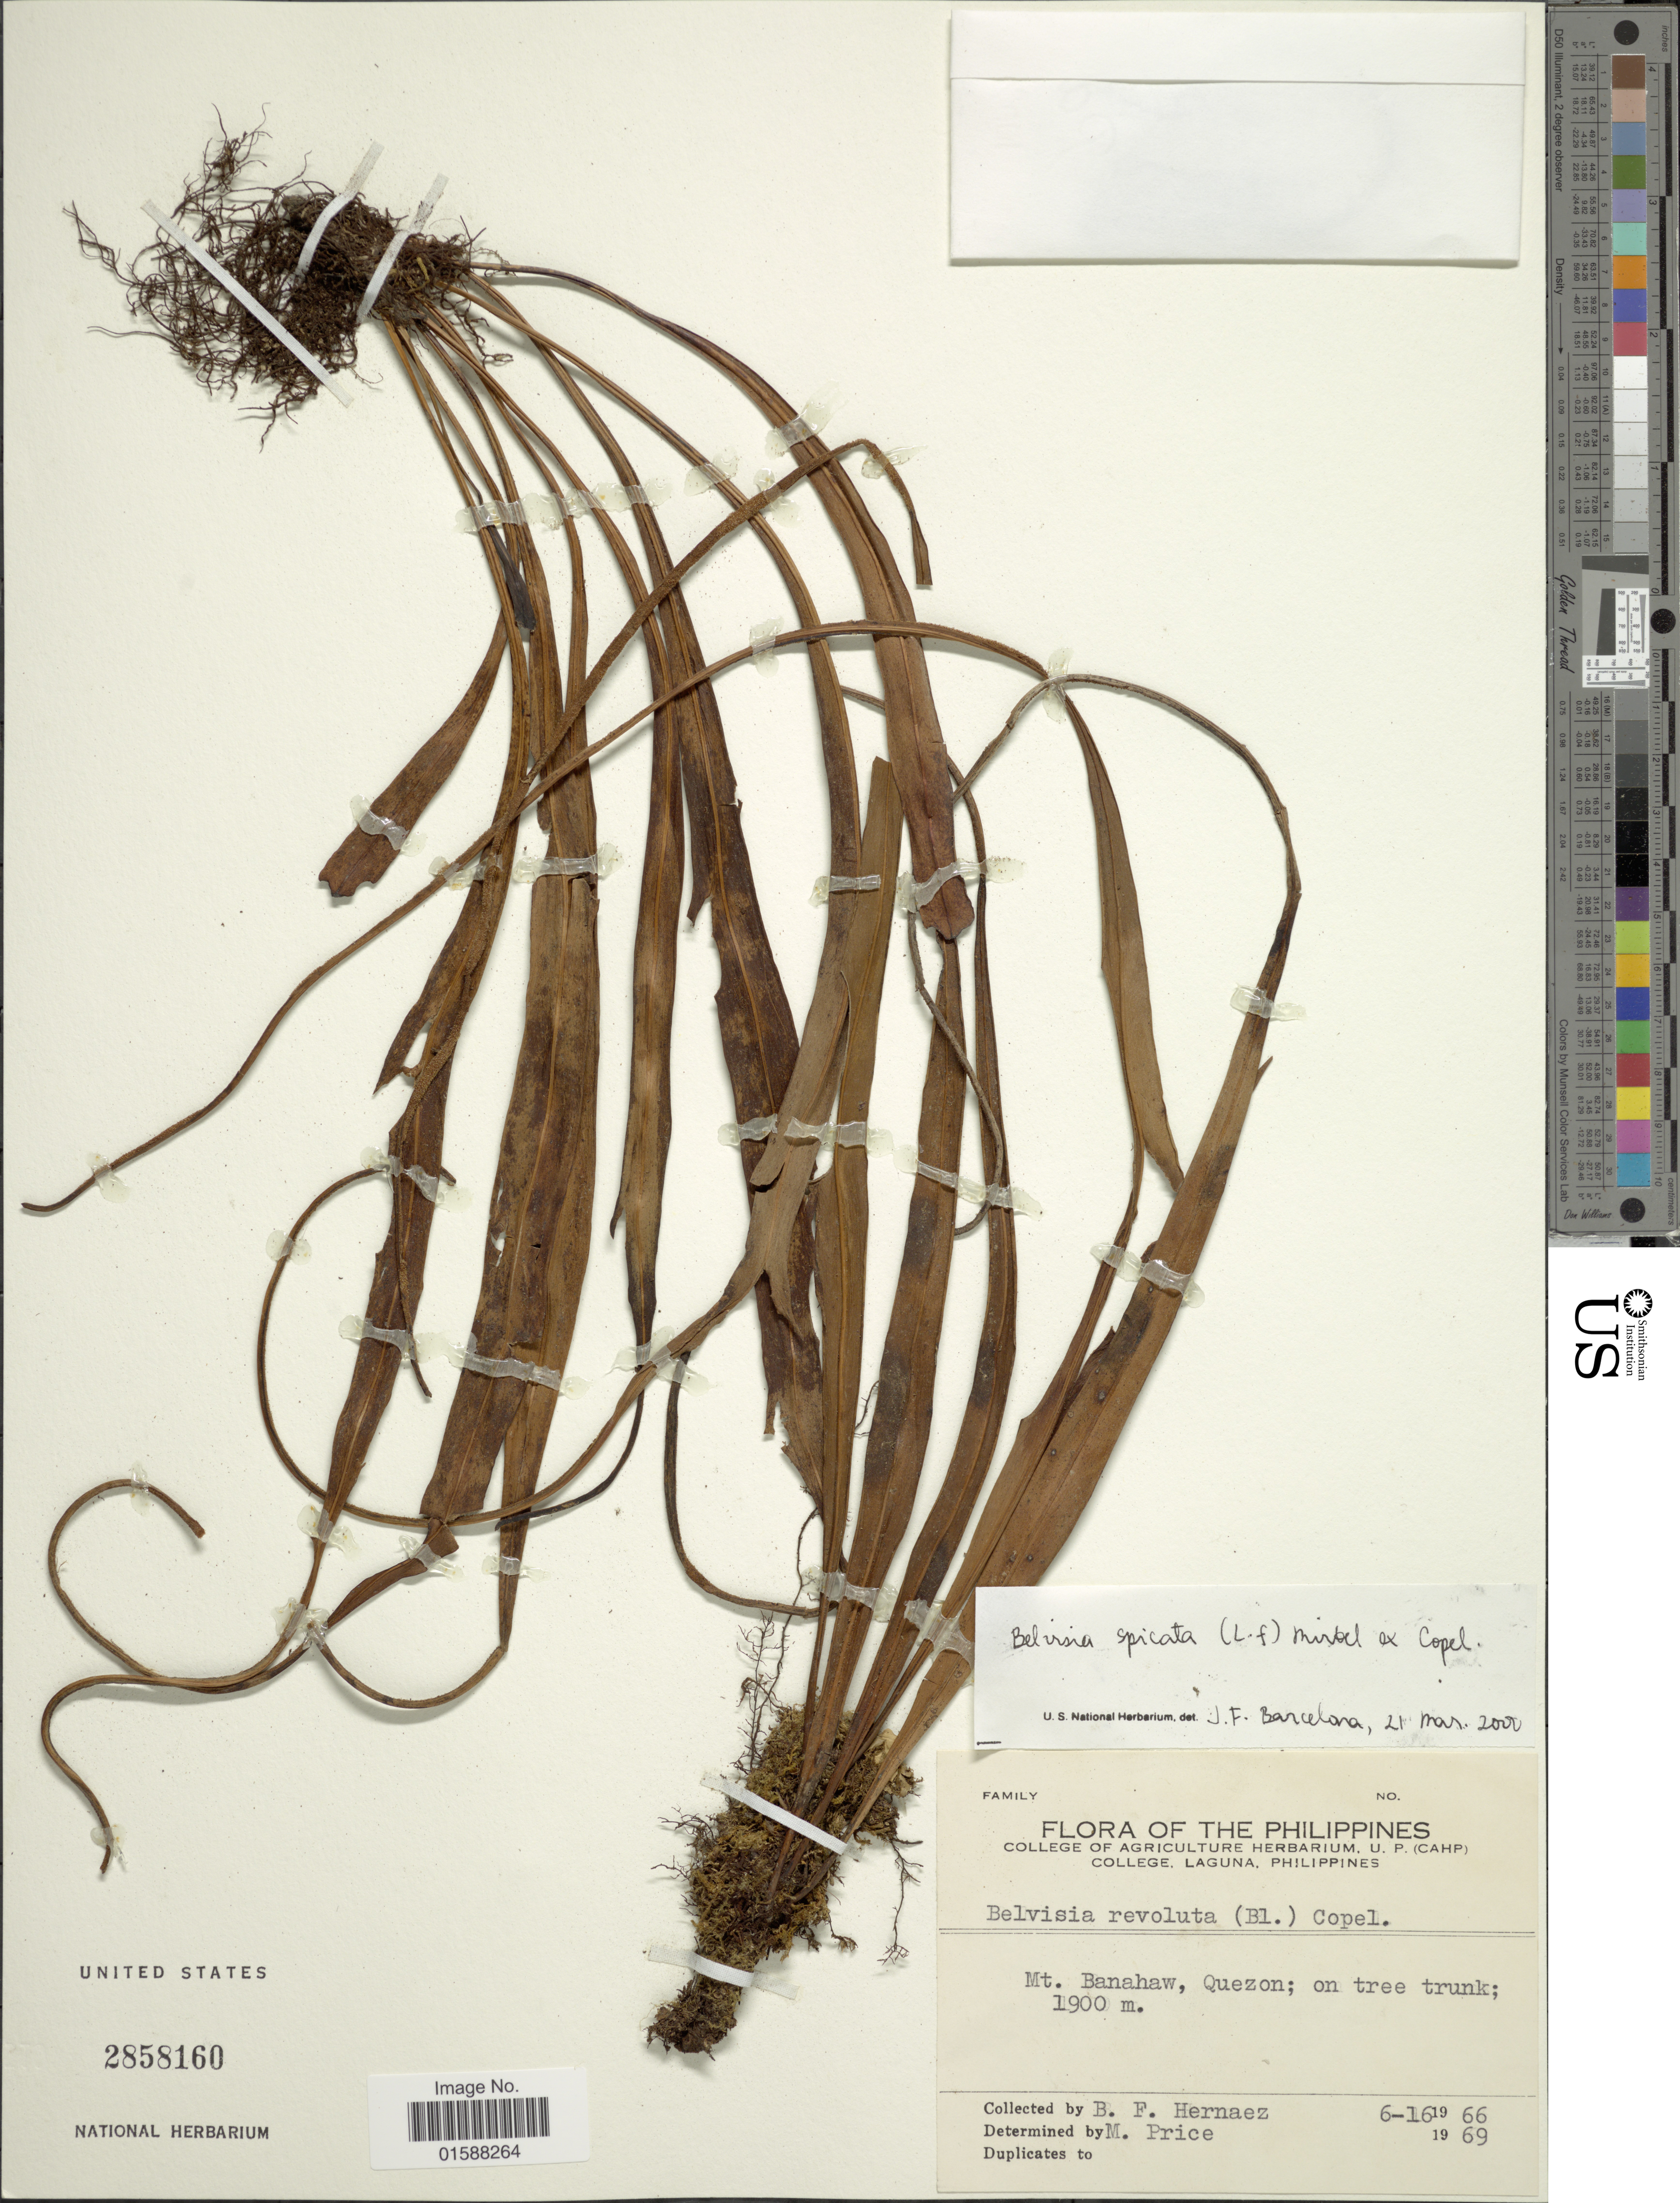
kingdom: Plantae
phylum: Tracheophyta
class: Polypodiopsida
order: Polypodiales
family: Polypodiaceae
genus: Lepisorus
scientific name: Lepisorus spicatus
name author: (L. f.) Li S. Wang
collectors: B. Hernaez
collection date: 1966-06-16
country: Philippines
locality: Mt. Banahaw, Quezon; on tree trunk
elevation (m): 1900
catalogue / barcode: US 2858160